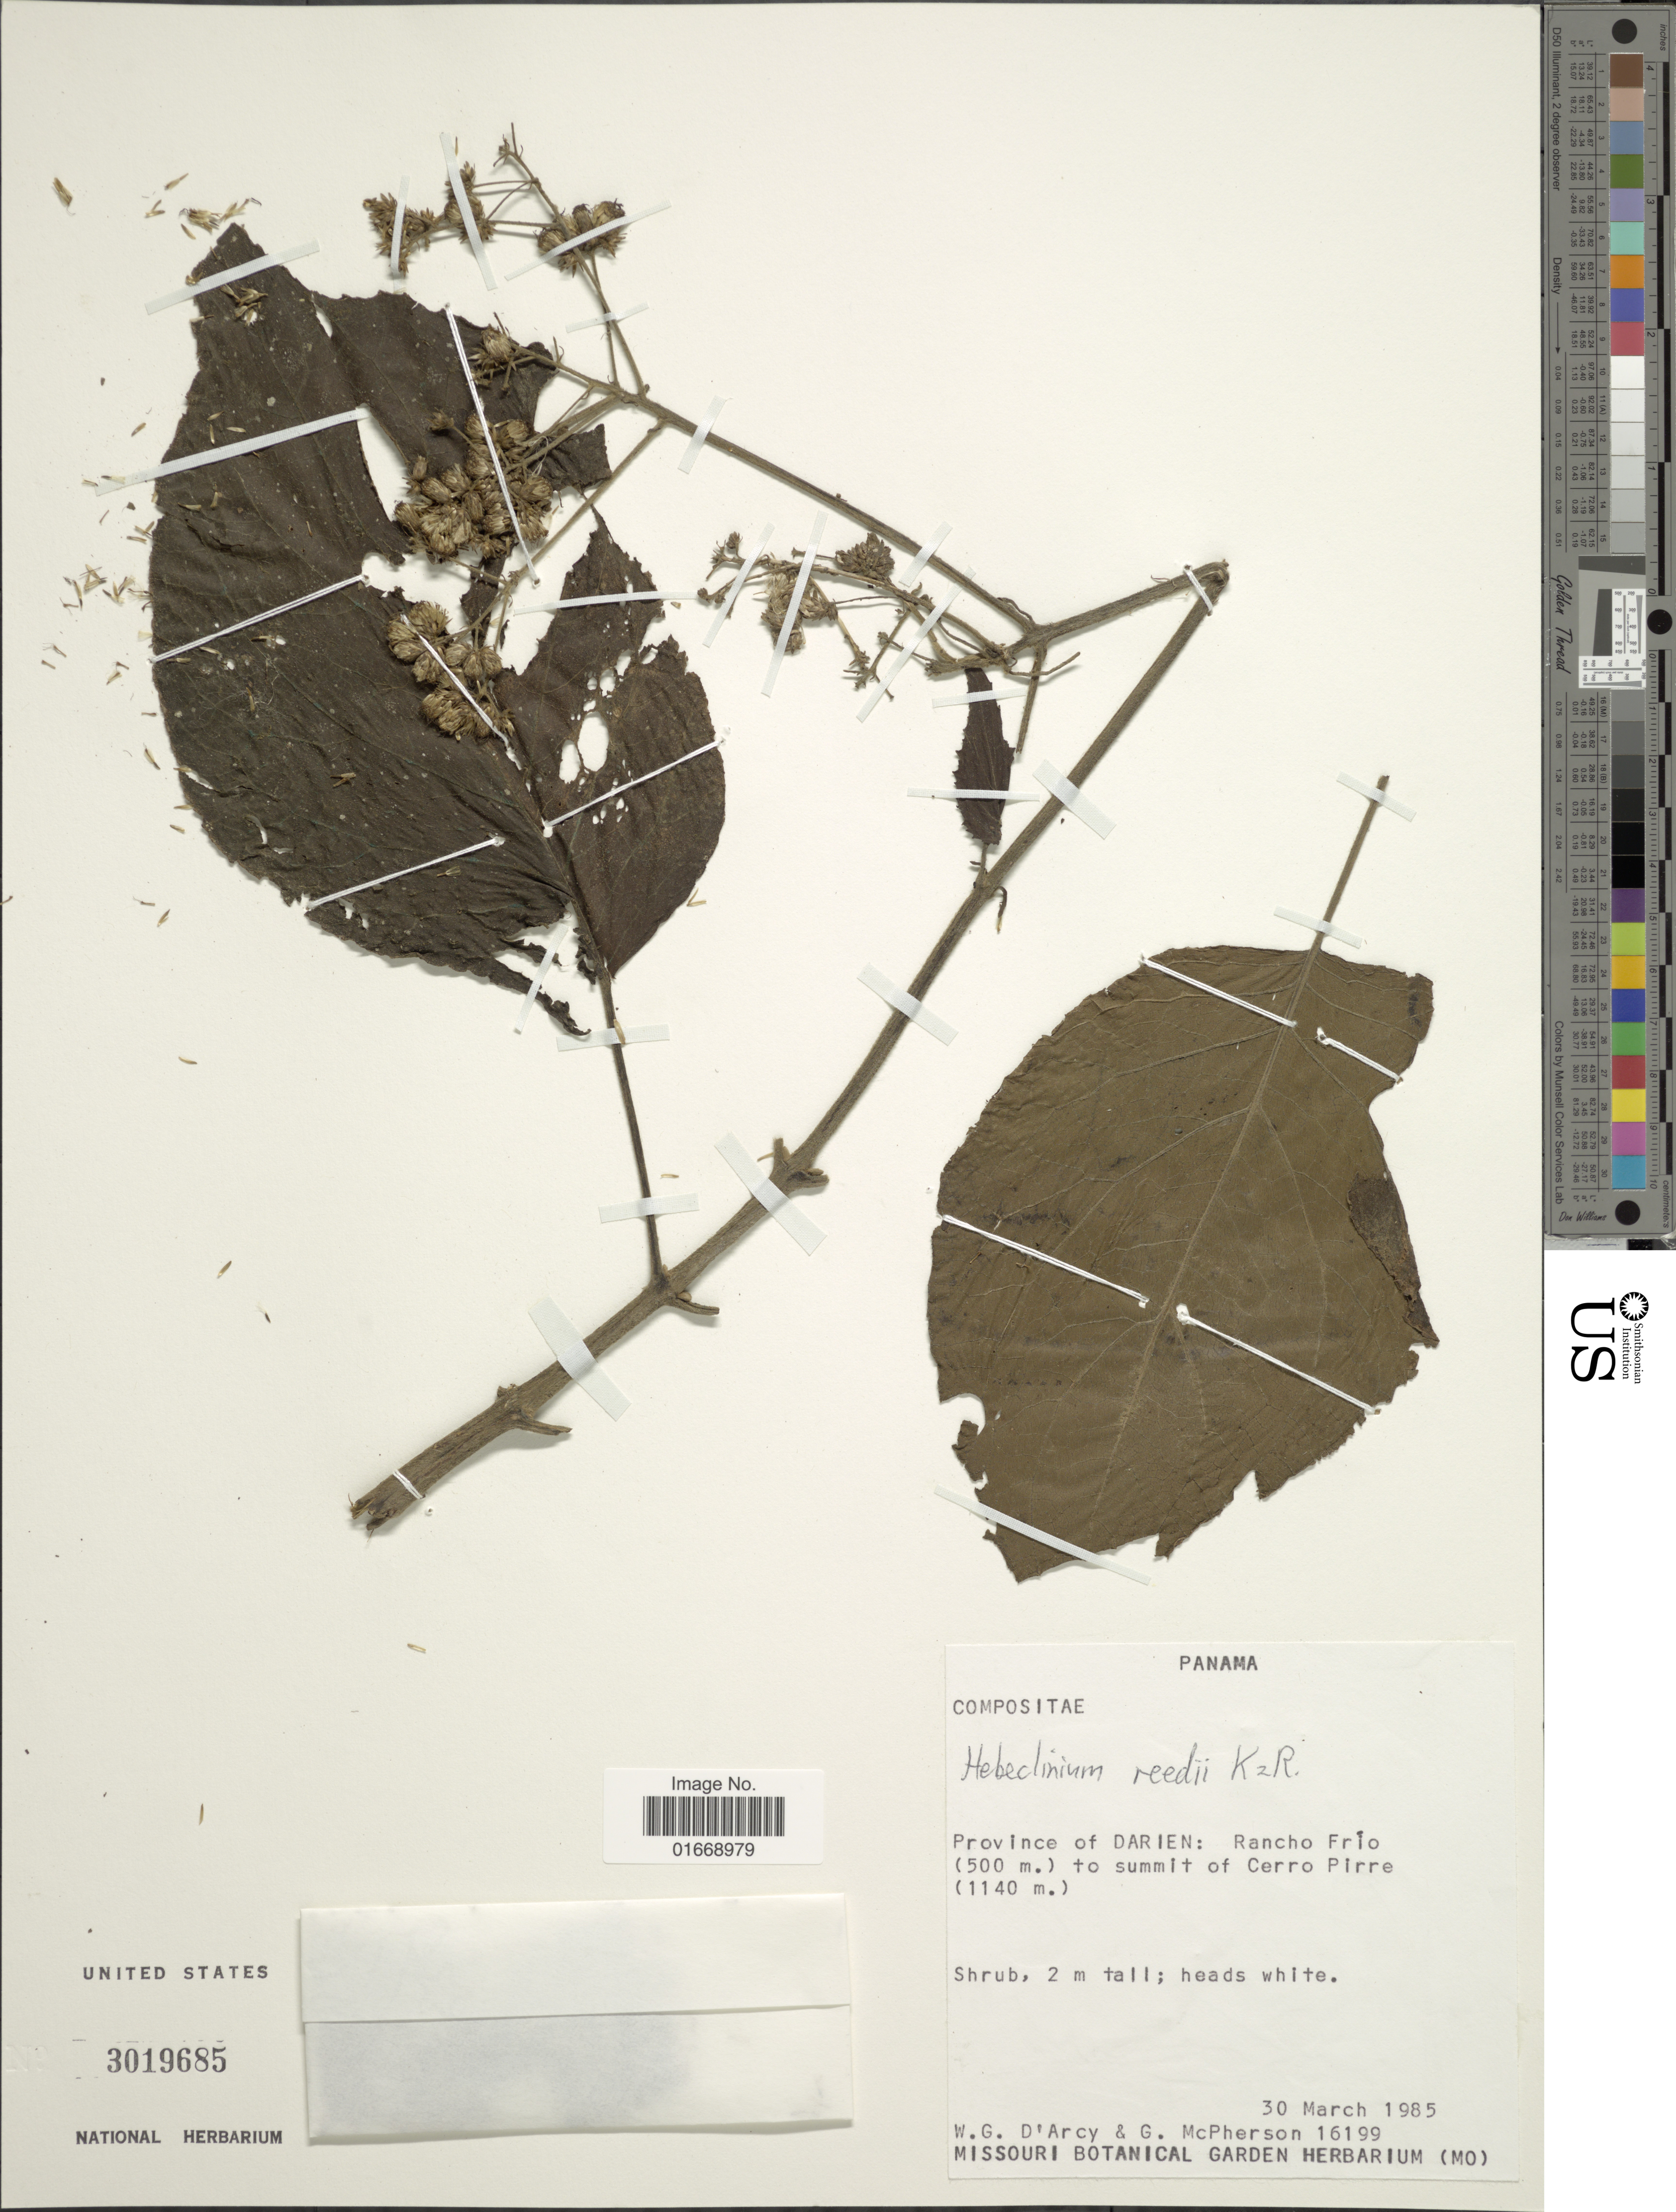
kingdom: Plantae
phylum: Tracheophyta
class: Magnoliopsida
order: Asterales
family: Asteraceae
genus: Hebeclinium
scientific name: Hebeclinium reedii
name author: R.M. King & H. Rob.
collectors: W. G. D'Arcy & G. D. McPherson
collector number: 16199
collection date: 1985-03-30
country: Panama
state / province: Darién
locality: Rancho Frio to summit of Cerro Pirre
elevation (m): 500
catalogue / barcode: US 3019685